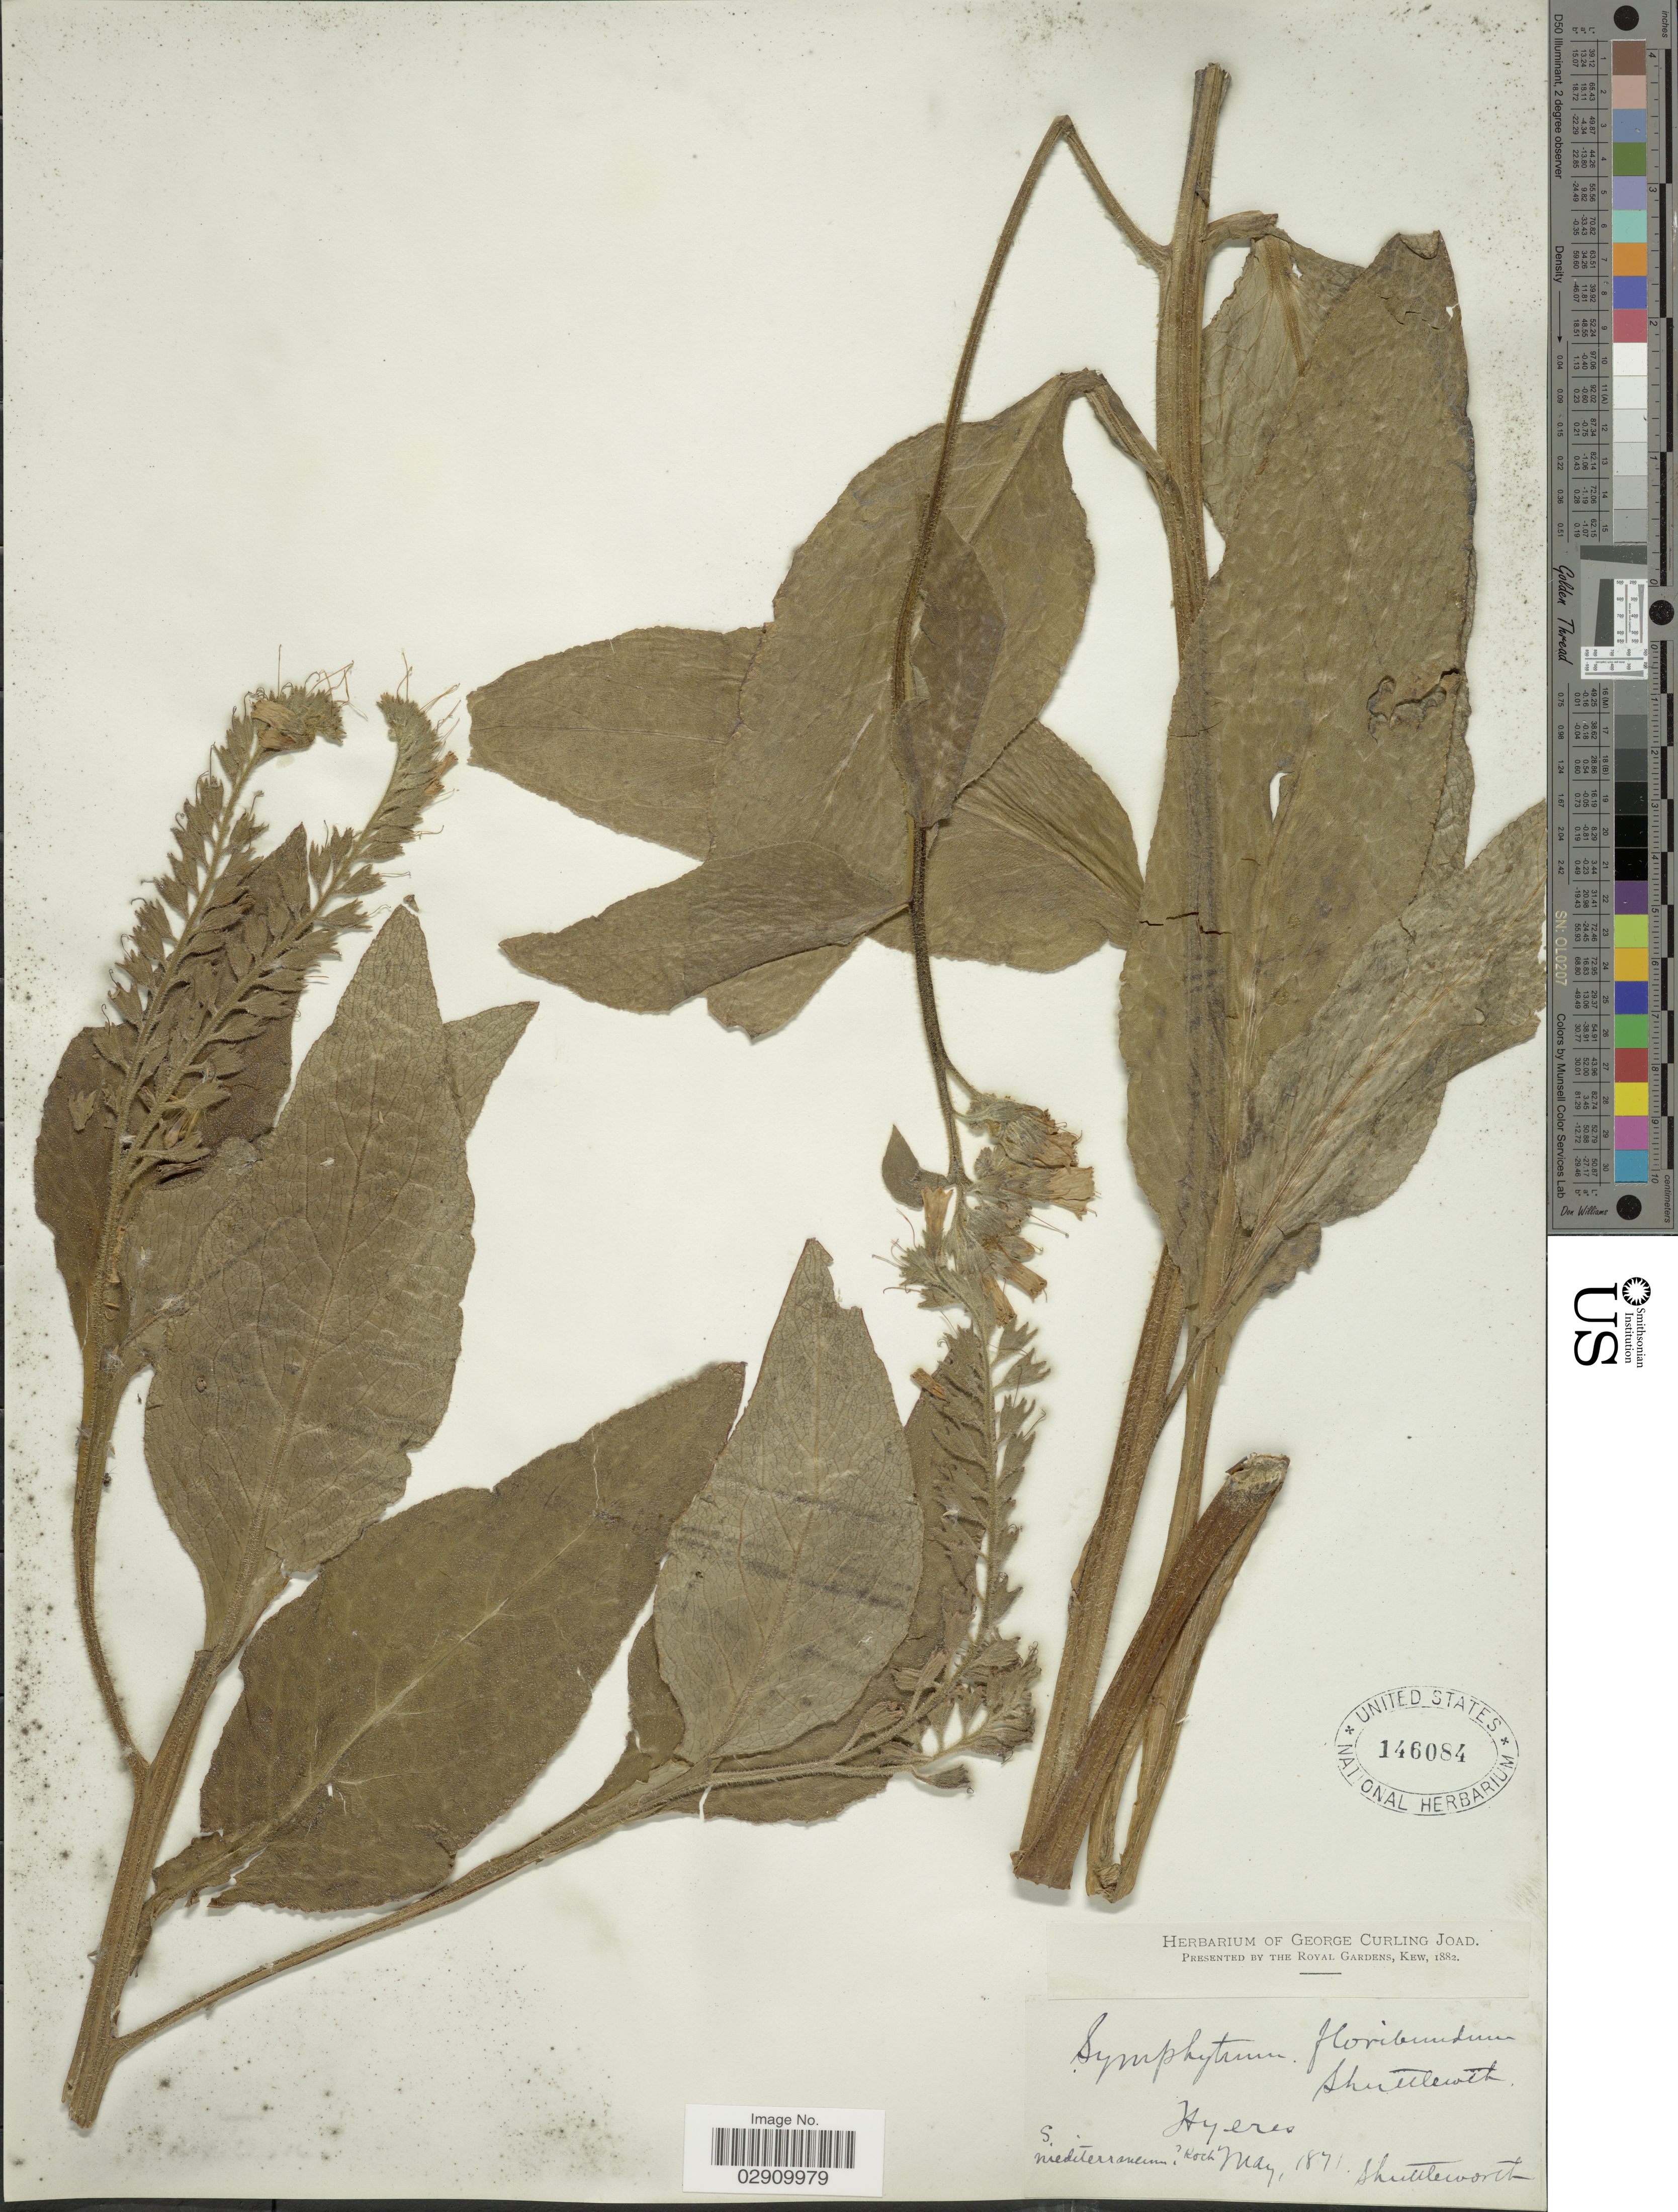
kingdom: Plantae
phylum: Tracheophyta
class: Magnoliopsida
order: Boraginales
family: Boraginaceae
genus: Symphytum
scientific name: Symphytum floribundum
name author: Shuttlew. ex Nyman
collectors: -. Shuttleworth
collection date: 1871-05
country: France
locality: Hyeres, S. Mediterranum.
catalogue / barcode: US 146084